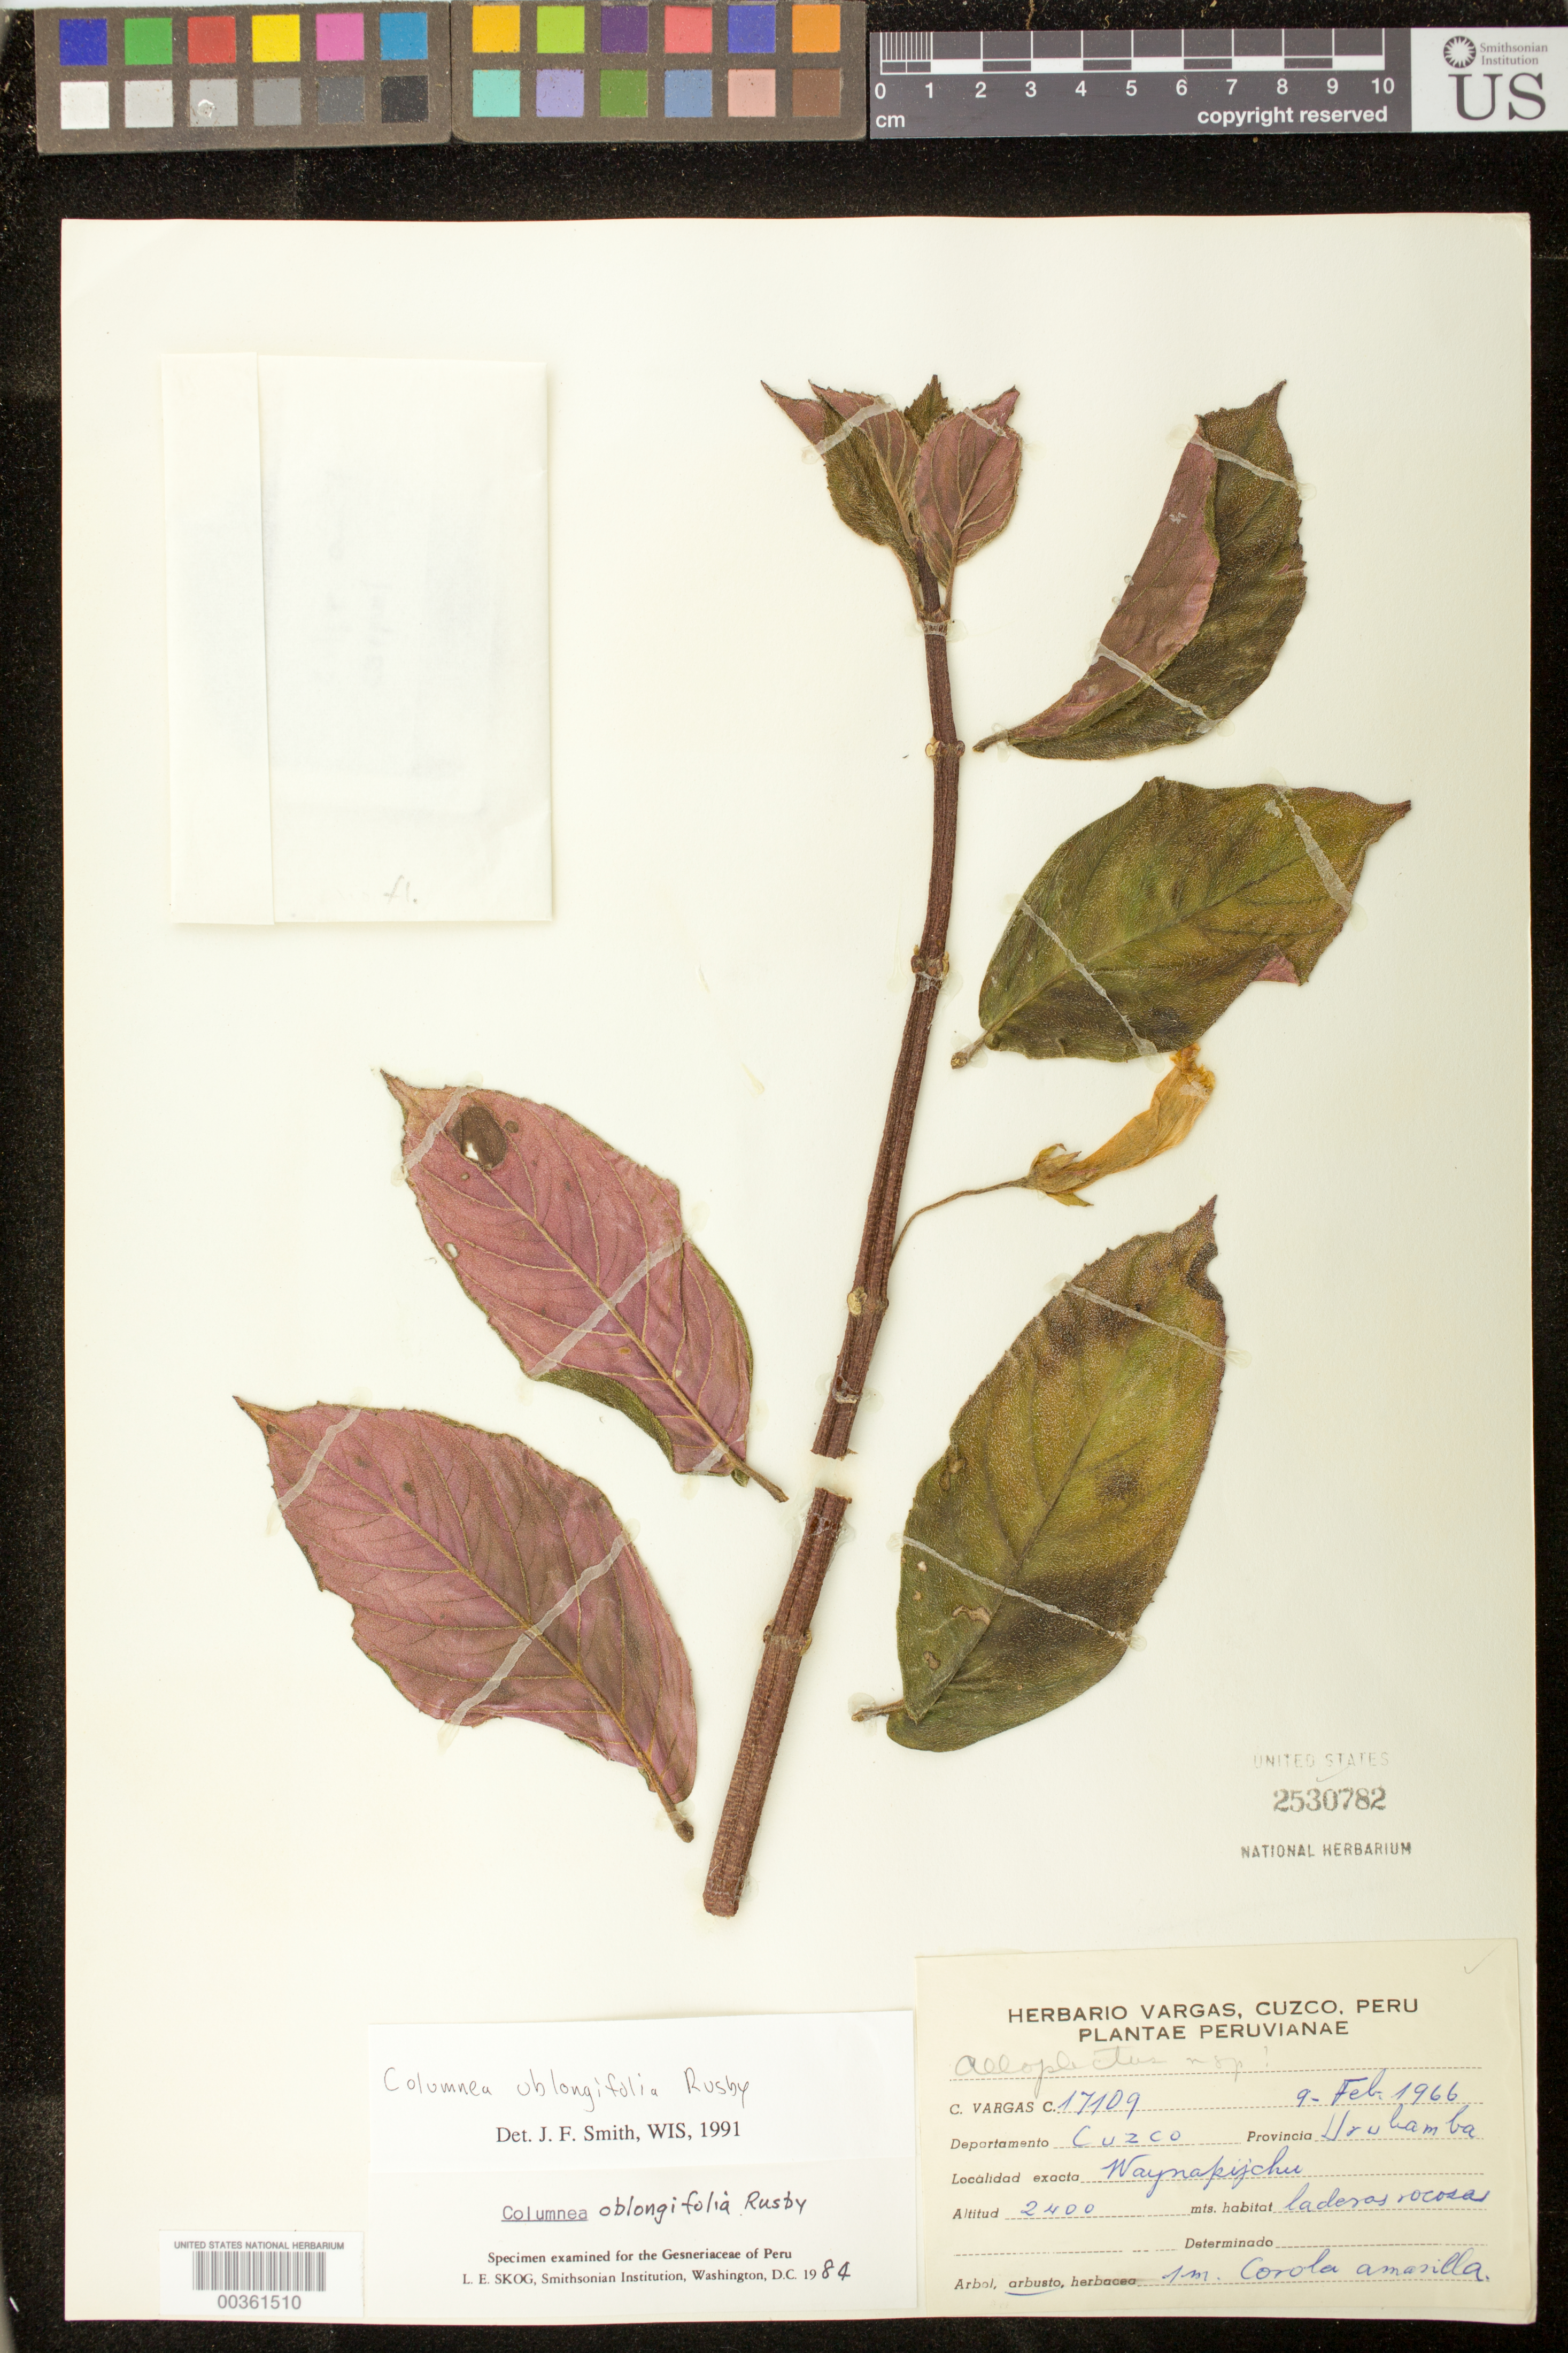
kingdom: Plantae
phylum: Tracheophyta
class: Magnoliopsida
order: Lamiales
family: Gesneriaceae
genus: Columnea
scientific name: Columnea oblongifolia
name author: Rusby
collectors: C. Vargas C.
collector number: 17109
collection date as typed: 09 Feb 1966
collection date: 1966-02-09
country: Peru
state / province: Cusco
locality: Urubamba, Waynapijchu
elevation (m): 2400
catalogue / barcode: US 2530782